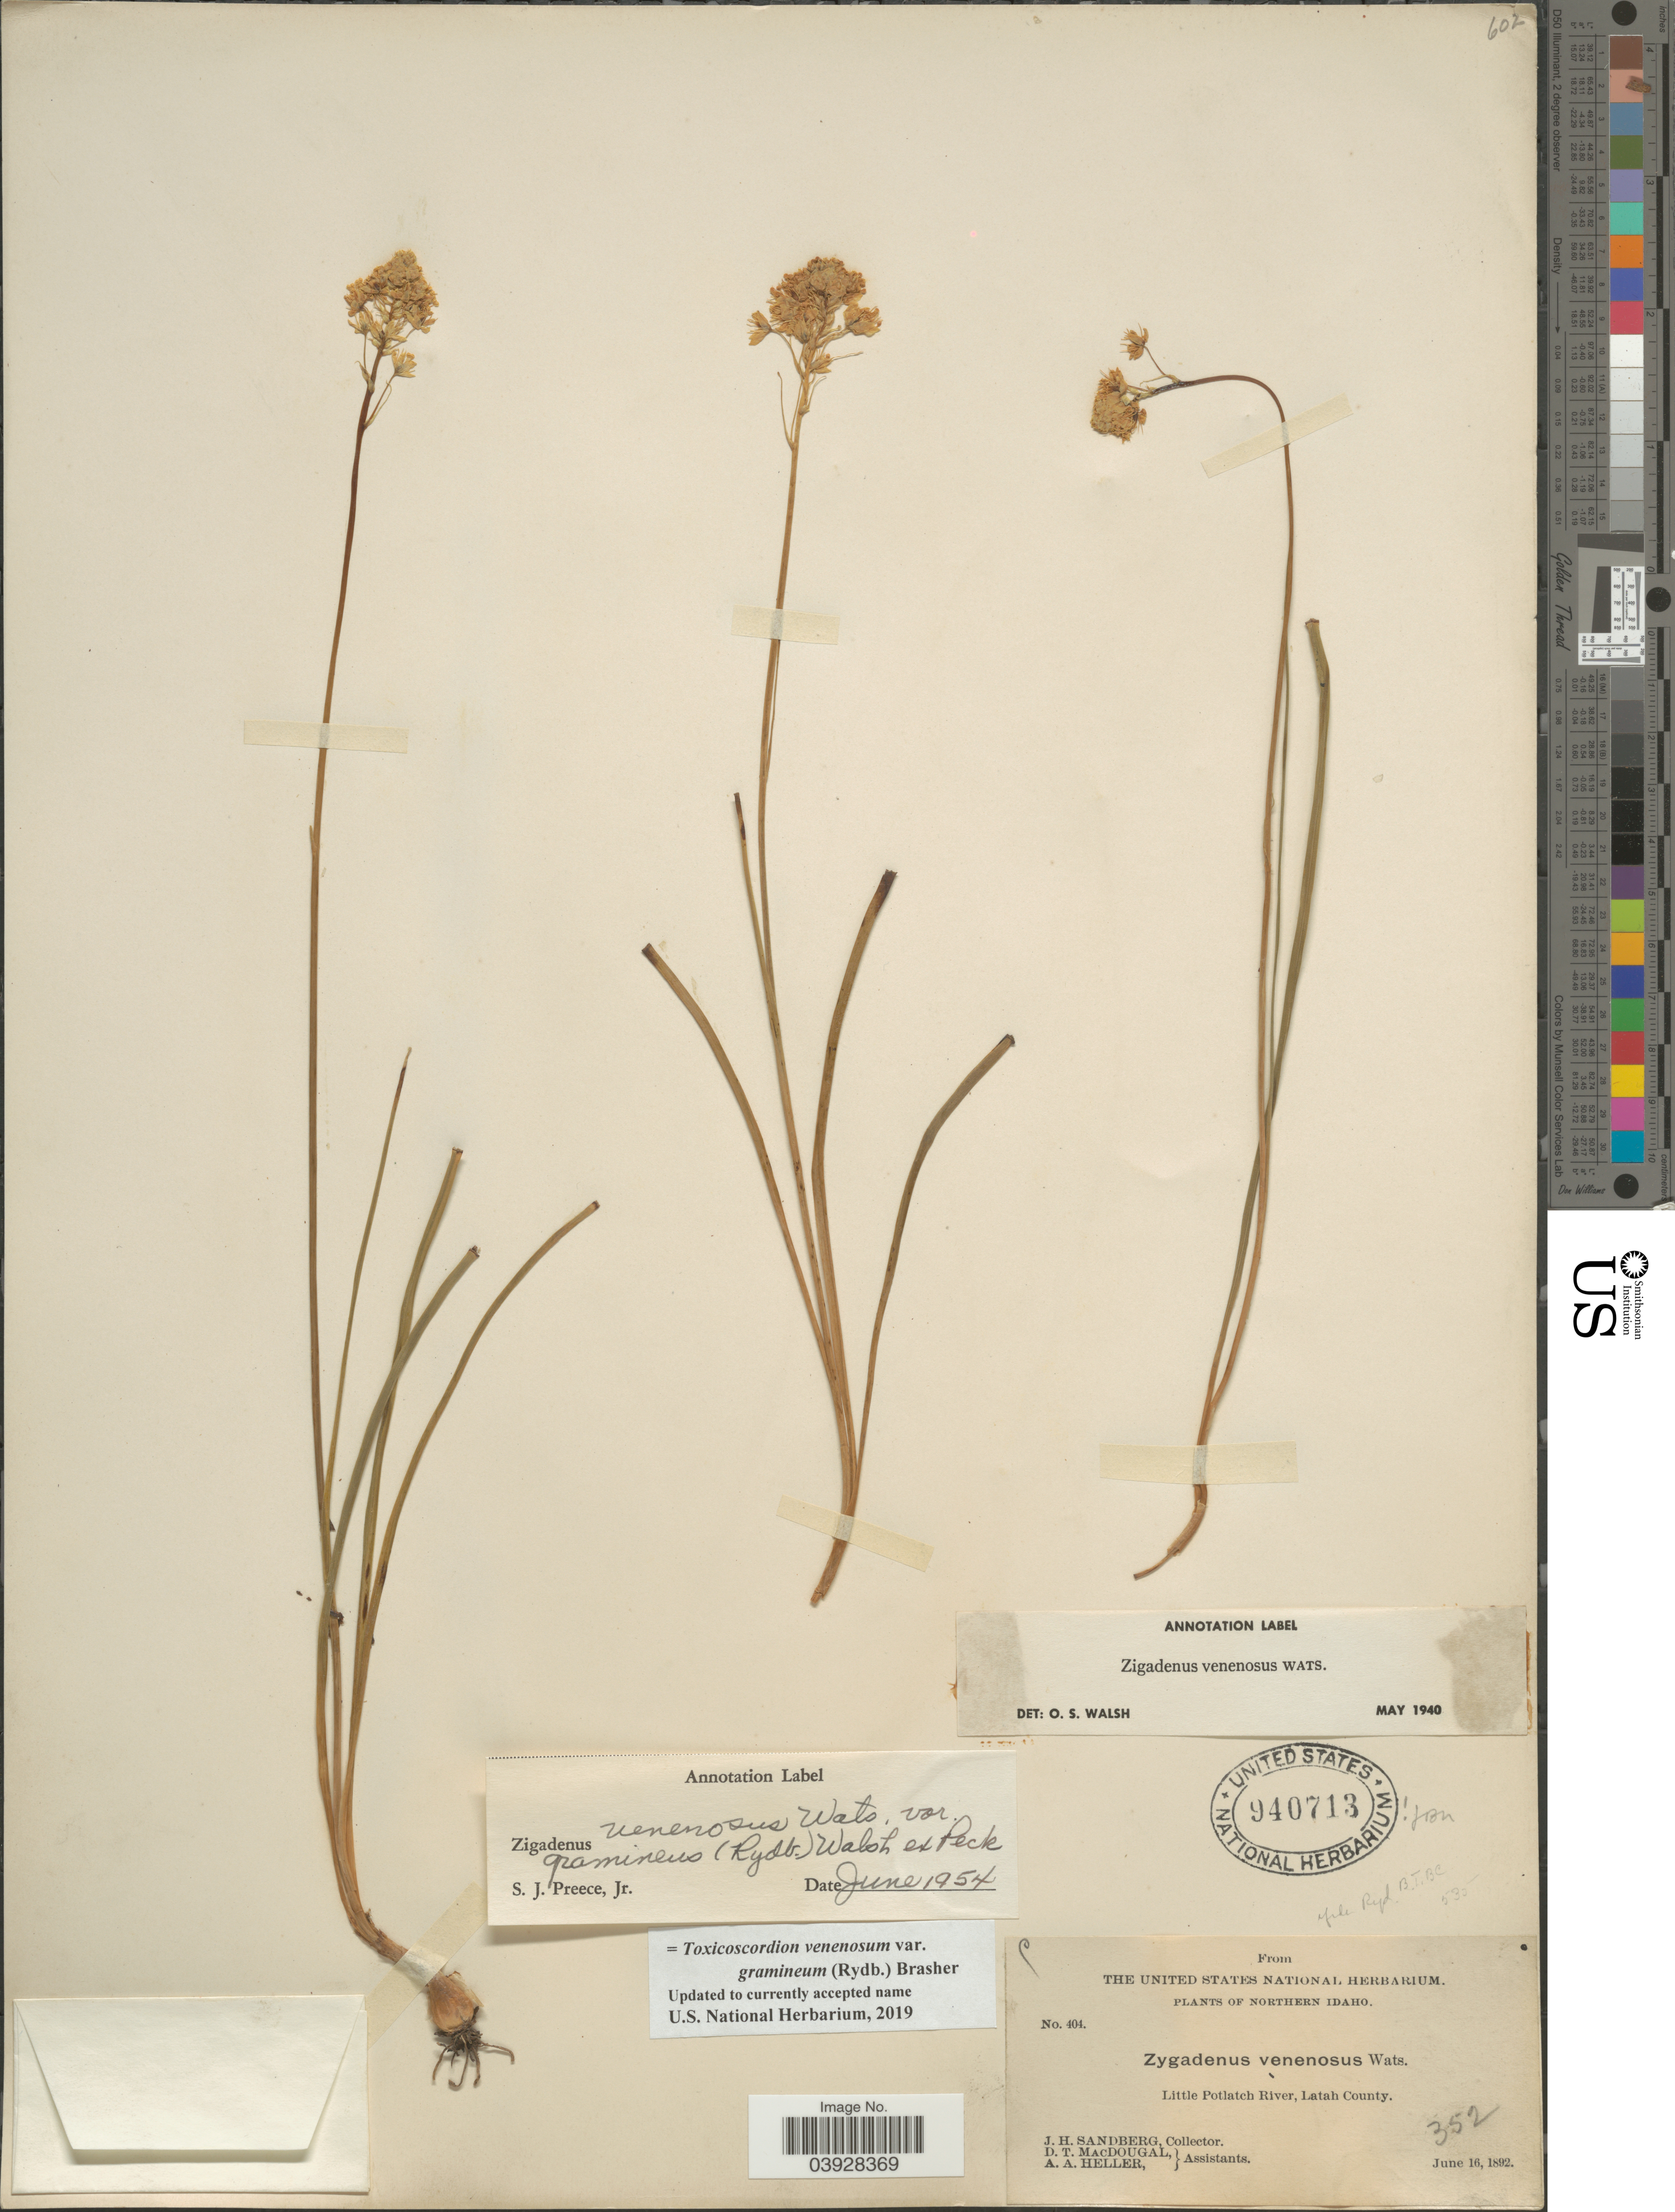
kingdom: Plantae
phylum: Tracheophyta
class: Liliopsida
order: Liliales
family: Melanthiaceae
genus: Toxicoscordion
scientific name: Toxicoscordion venenosum var. gramineum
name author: (Rydb.) Brasher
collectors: J. H. Sandberg, D. T. MacDougal & A. A. Heller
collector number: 404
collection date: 1892-06-13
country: United States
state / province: Idaho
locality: Northern Idaho. On Little Potlatch River. Latah Co.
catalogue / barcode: US 940713